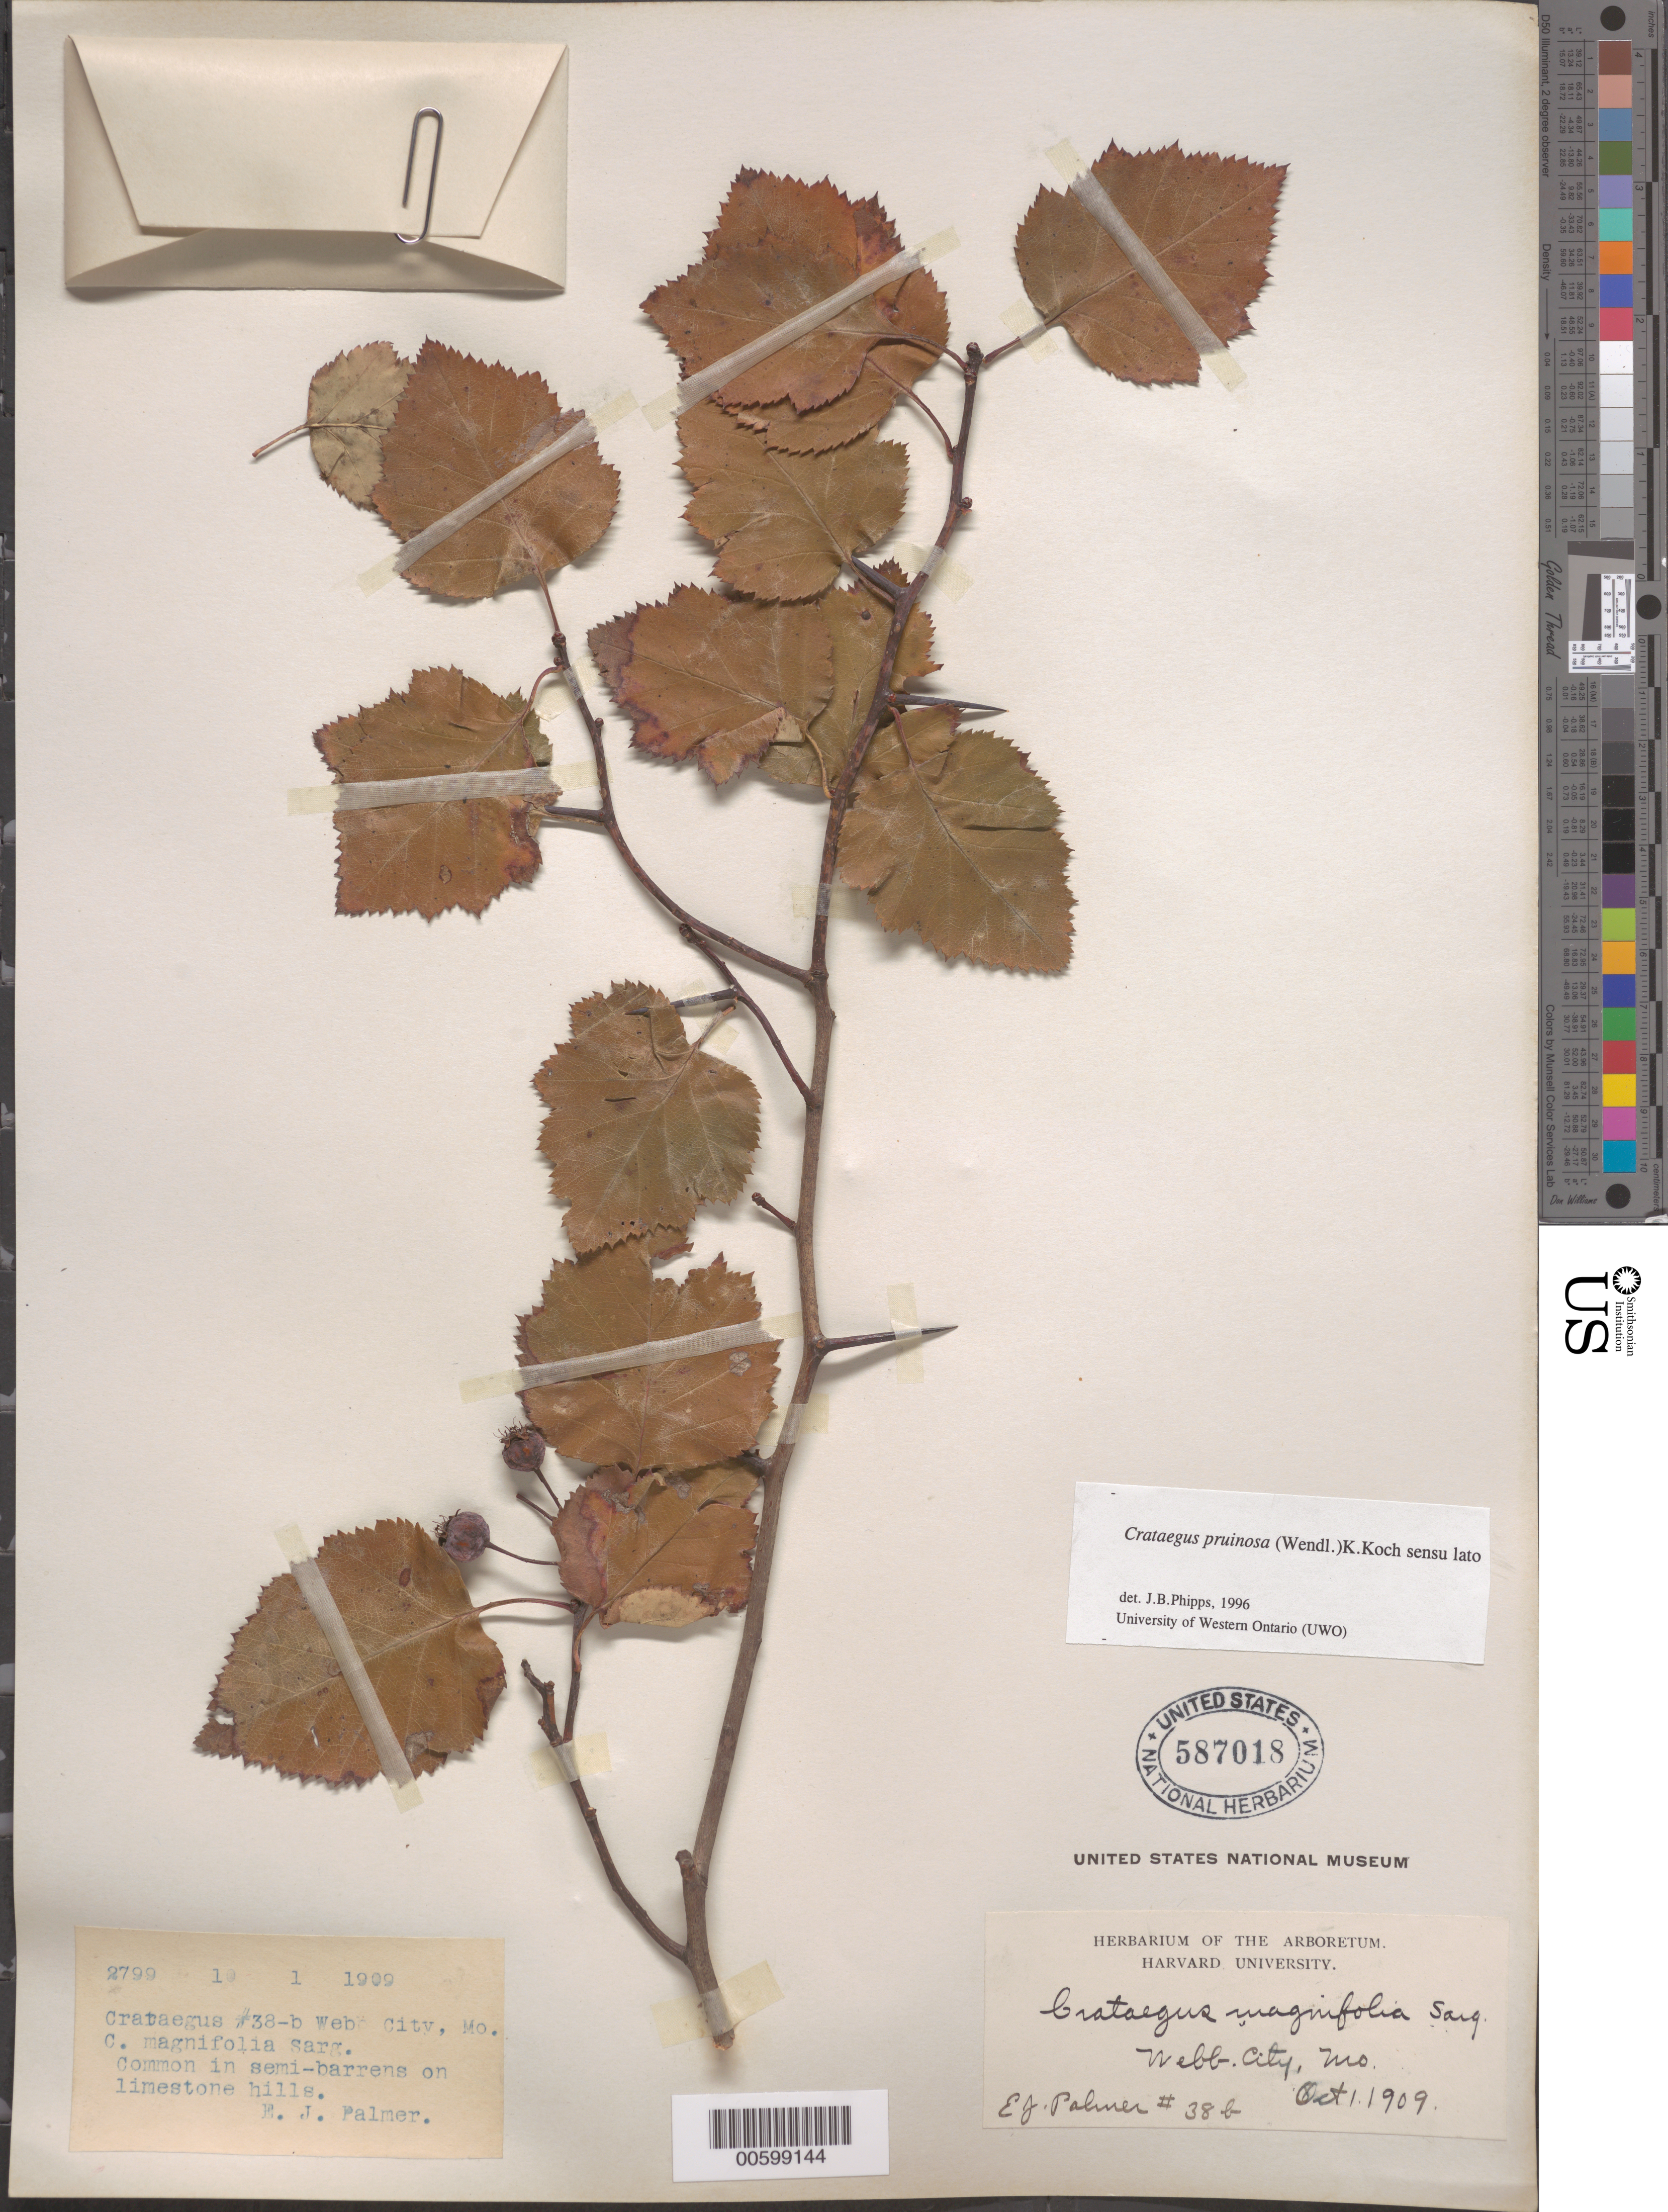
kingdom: Plantae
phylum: Tracheophyta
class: Magnoliopsida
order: Rosales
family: Rosaceae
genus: Crataegus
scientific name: Crataegus pruinosa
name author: (H.L. Wendl.) K. Koch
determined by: Phipps, James B., (UWO), University of Western Ontario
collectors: E. J. Palmer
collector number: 2799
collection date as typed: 01 Oct 1909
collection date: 1909-10-01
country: United States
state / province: Missouri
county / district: Jasper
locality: Webb City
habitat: semi-barrens on limestone hills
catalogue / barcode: US 587018